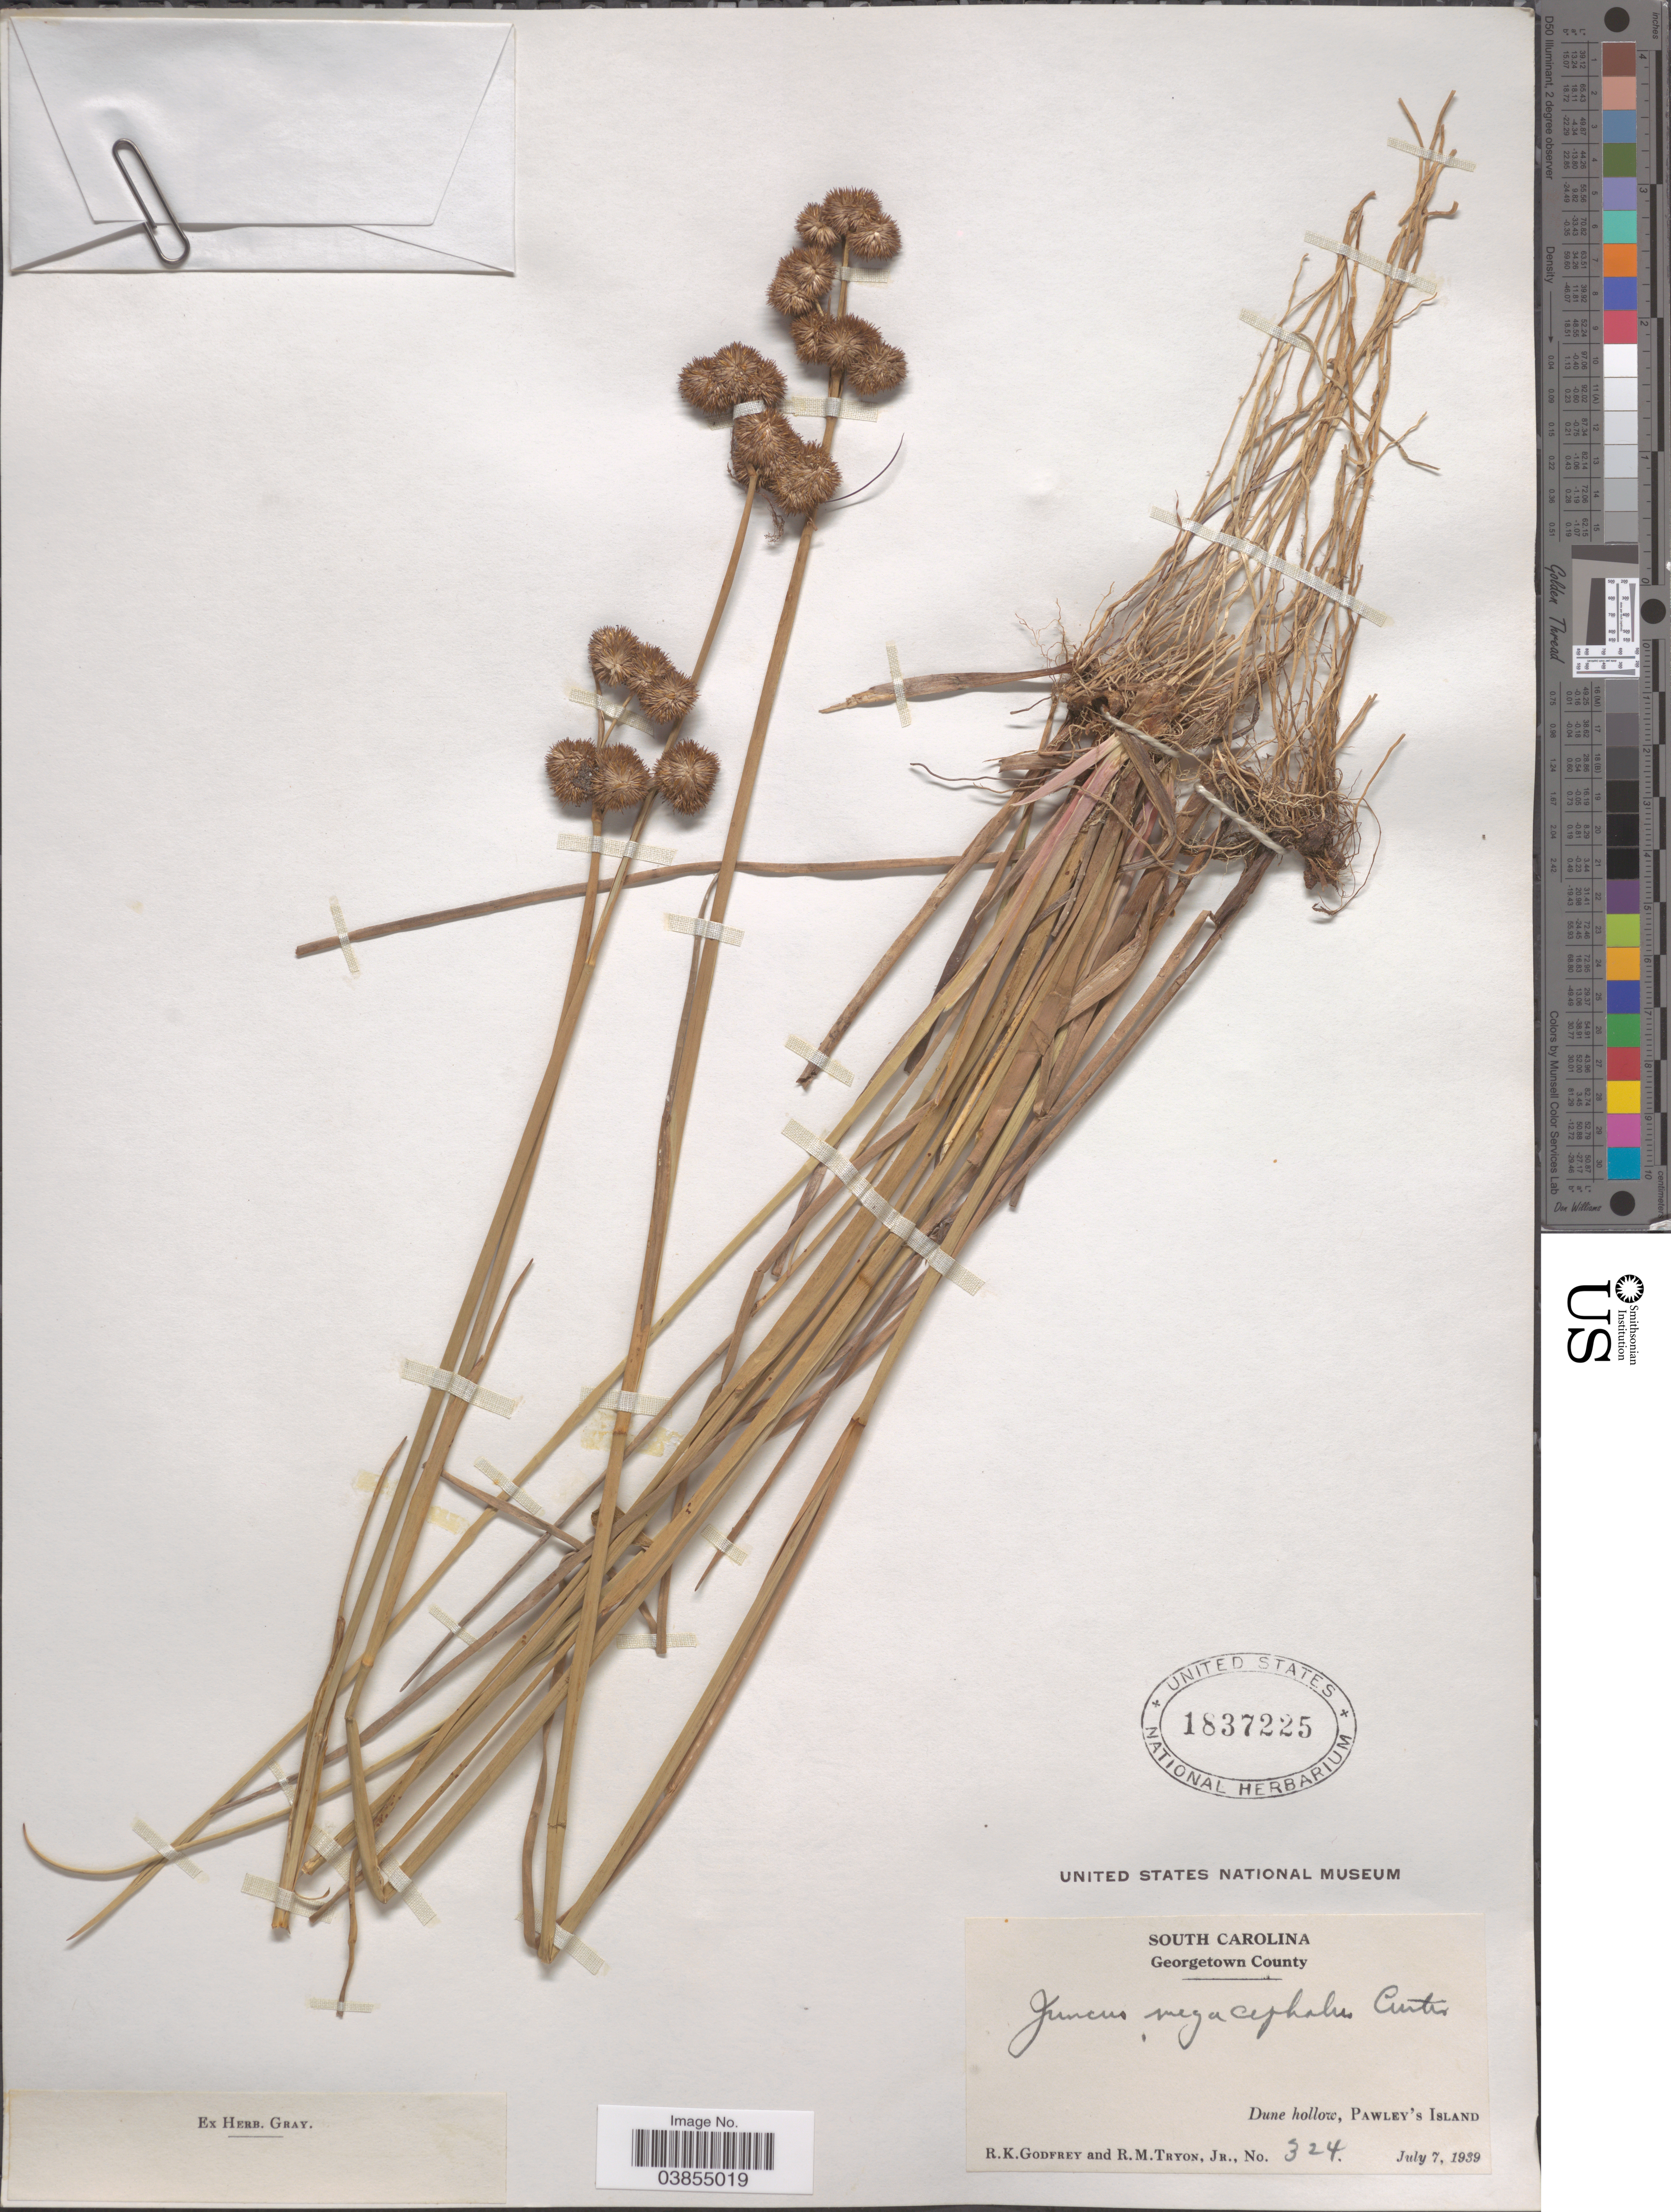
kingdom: Plantae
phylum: Tracheophyta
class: Liliopsida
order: Poales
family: Juncaceae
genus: Juncus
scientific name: Juncus megacephalus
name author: M.A. Curtis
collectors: R. K. Godfrey & R. Tryon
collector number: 324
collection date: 1939-07-07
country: United States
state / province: South Carolina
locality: Georgetown County. Dune hollow, Pawley's Island.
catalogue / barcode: US 1837225